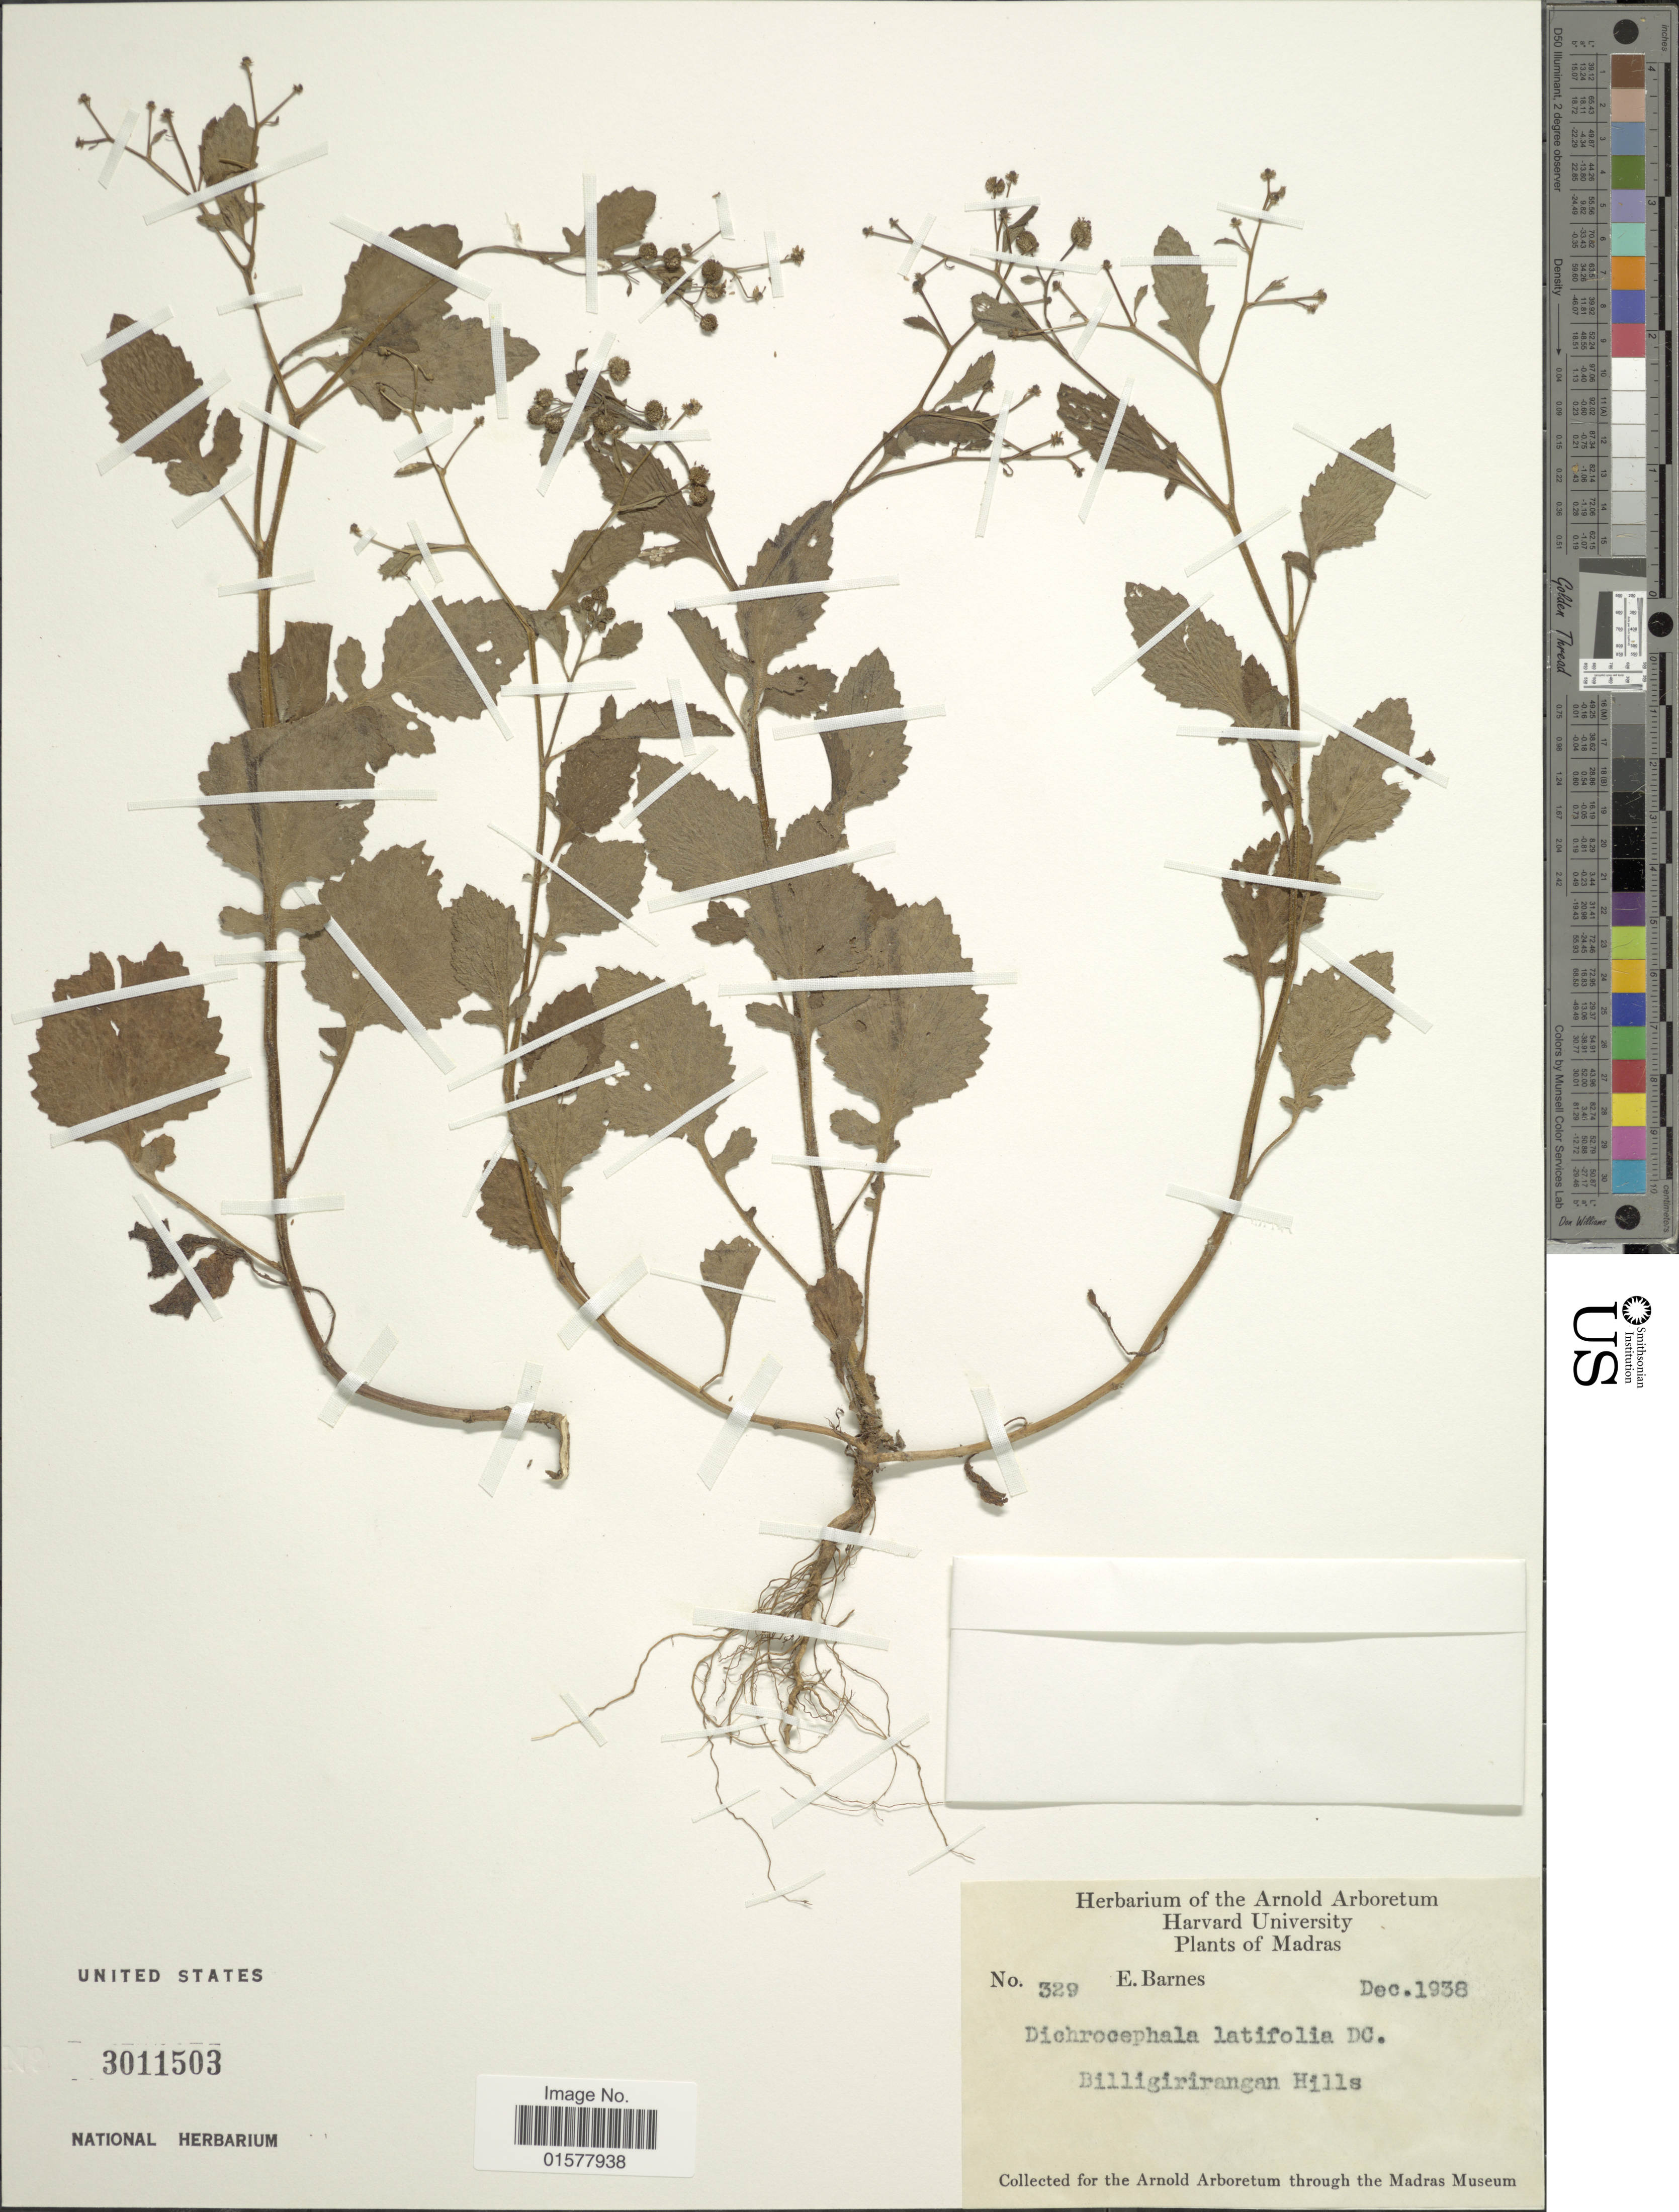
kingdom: Plantae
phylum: Tracheophyta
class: Magnoliopsida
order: Asterales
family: Asteraceae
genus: Dichrocephala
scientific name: Dichrocephala integrifolia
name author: (L. f.) Kuntze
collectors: E. Barnes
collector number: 329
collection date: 1938-12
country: India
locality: Madras, BIlligirirangan Hills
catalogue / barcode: US 3011503